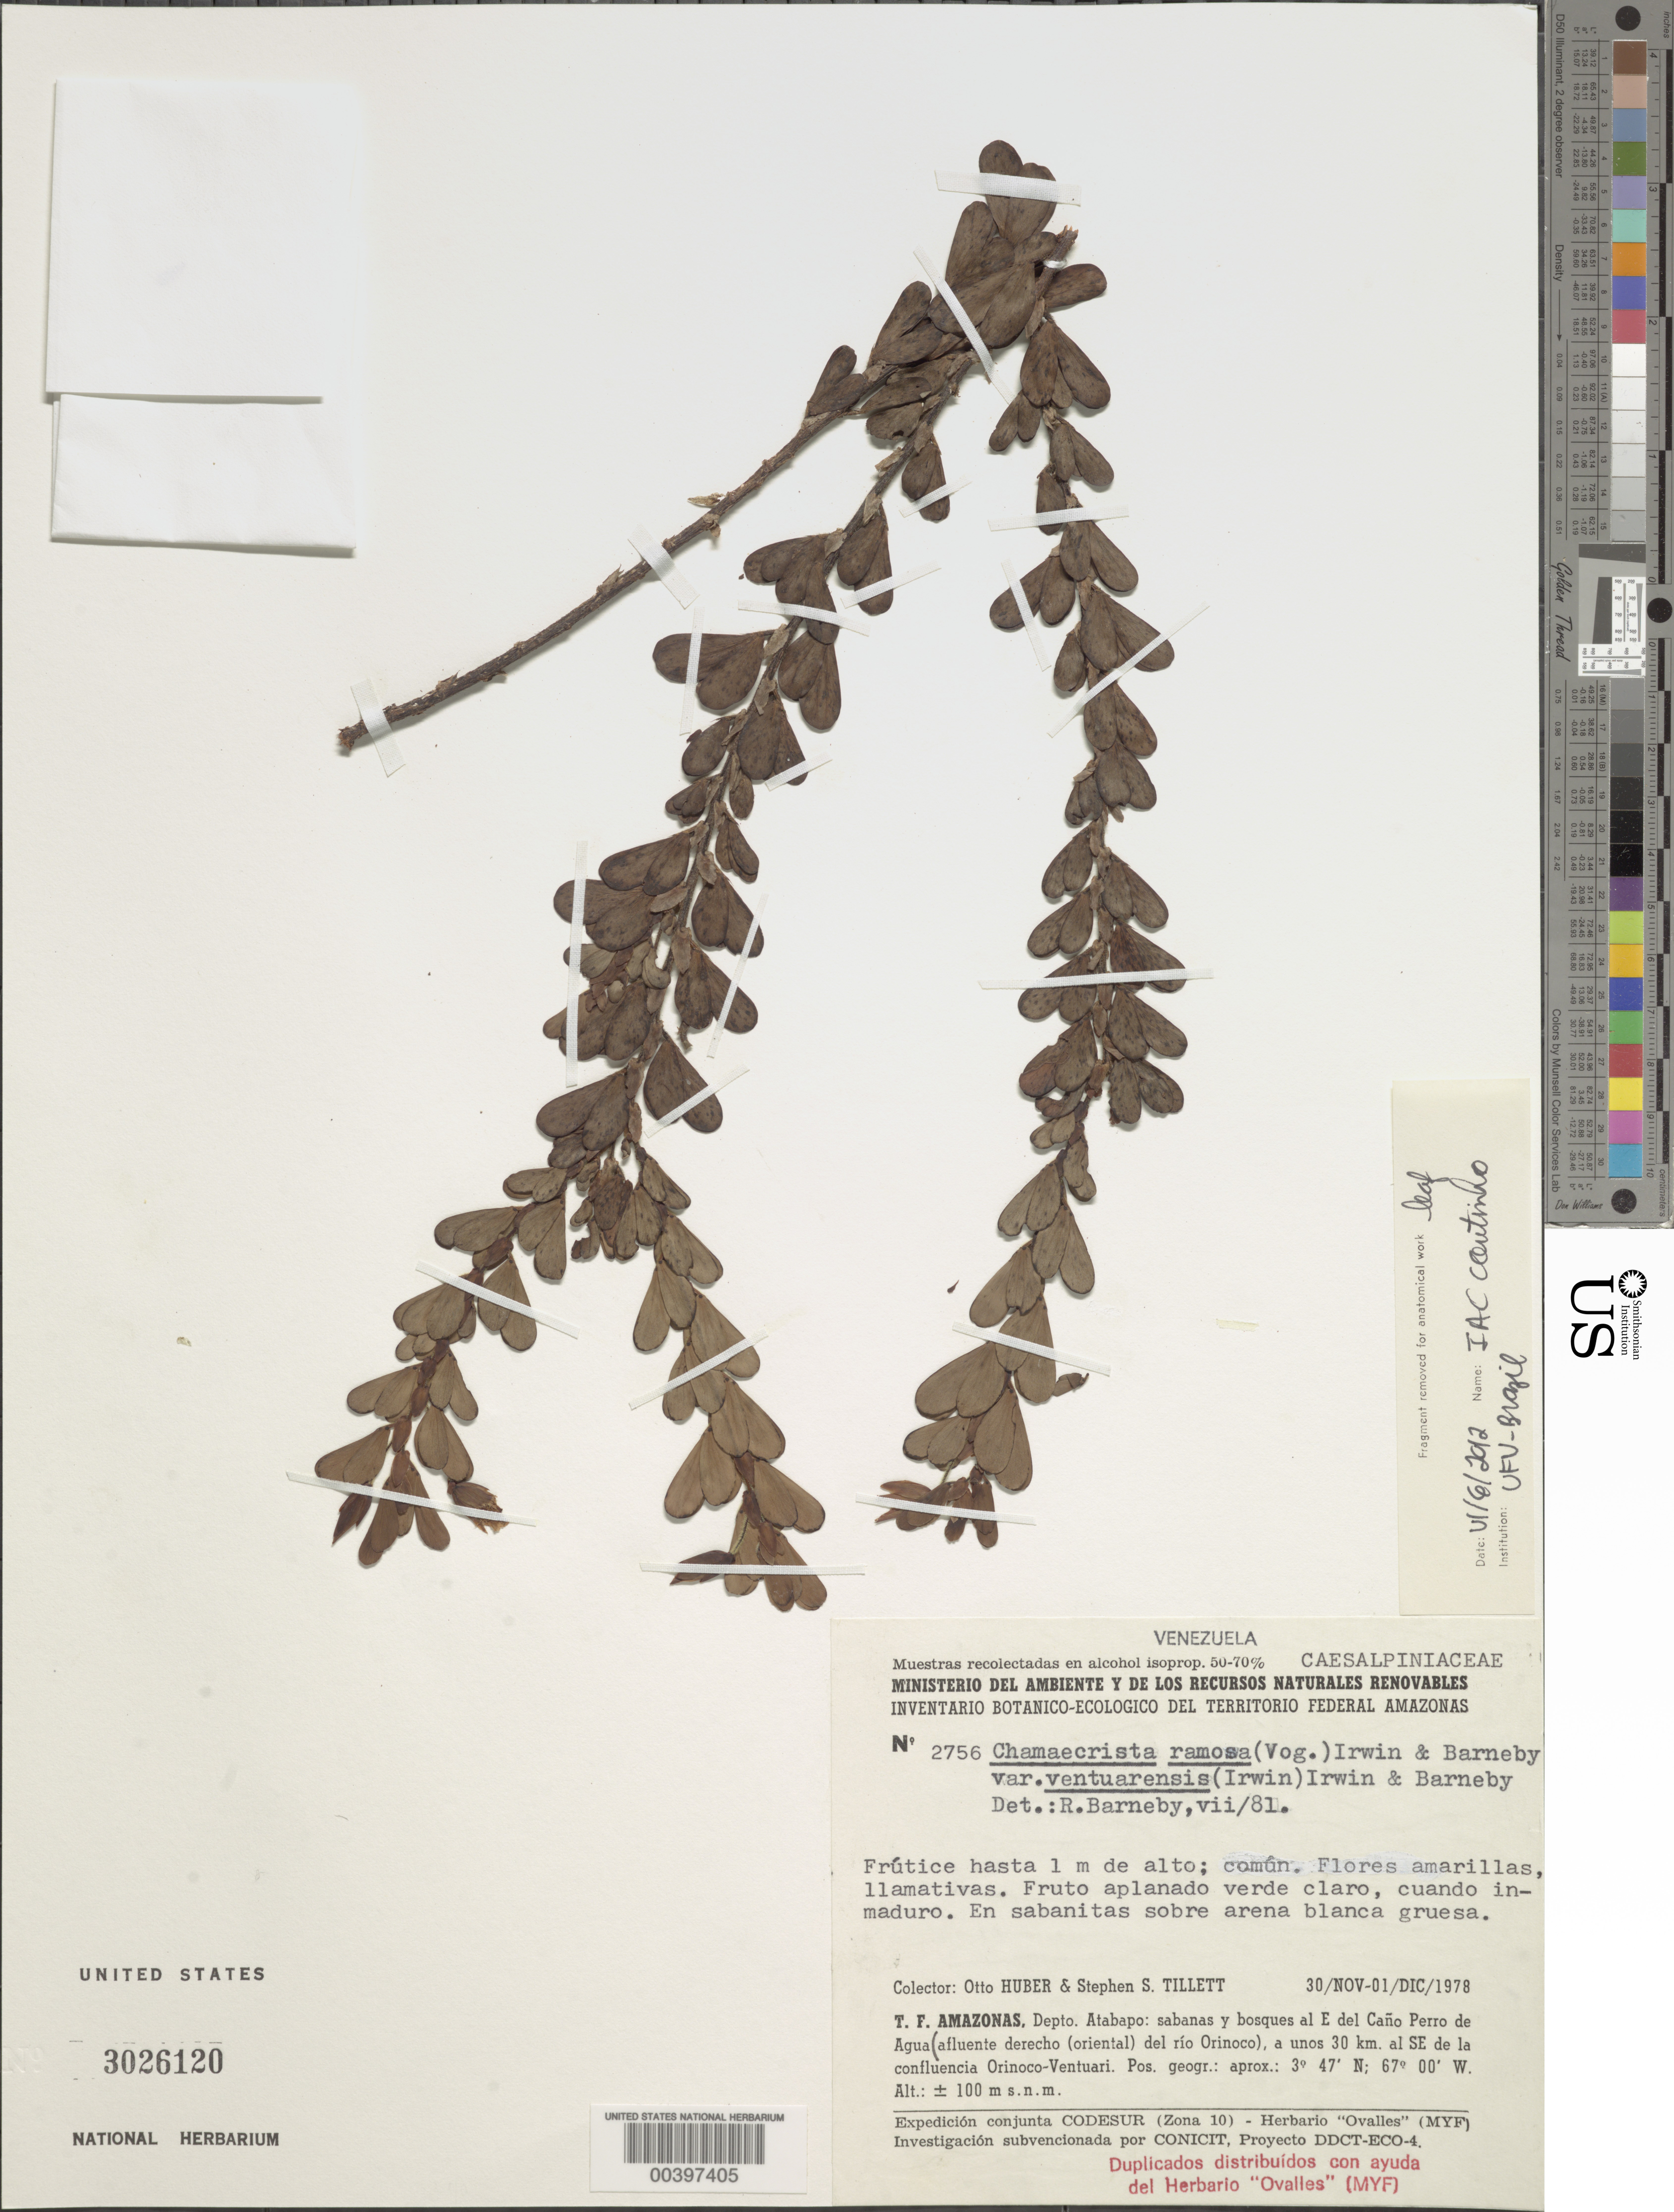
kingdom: Plantae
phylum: Tracheophyta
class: Magnoliopsida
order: Fabales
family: Fabaceae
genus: Chamaecrista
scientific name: Chamaecrista ramosa var. ventuarensis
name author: (H.S. Irwin) H.S. Irwin & Barneby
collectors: O. Huber & S. S. Tillett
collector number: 2756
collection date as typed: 30 Nov 1978 to 01 Dec 1978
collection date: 1978-11-30/1978-12-01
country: Venezuela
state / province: Amazonas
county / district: Atabapo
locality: E del Cano Perro de Agua, a unos 30 km al SE de la confl. Orinoco-Ventuari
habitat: Sabanitas sobre area blanca gruesa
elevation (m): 100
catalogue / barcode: US 3026120